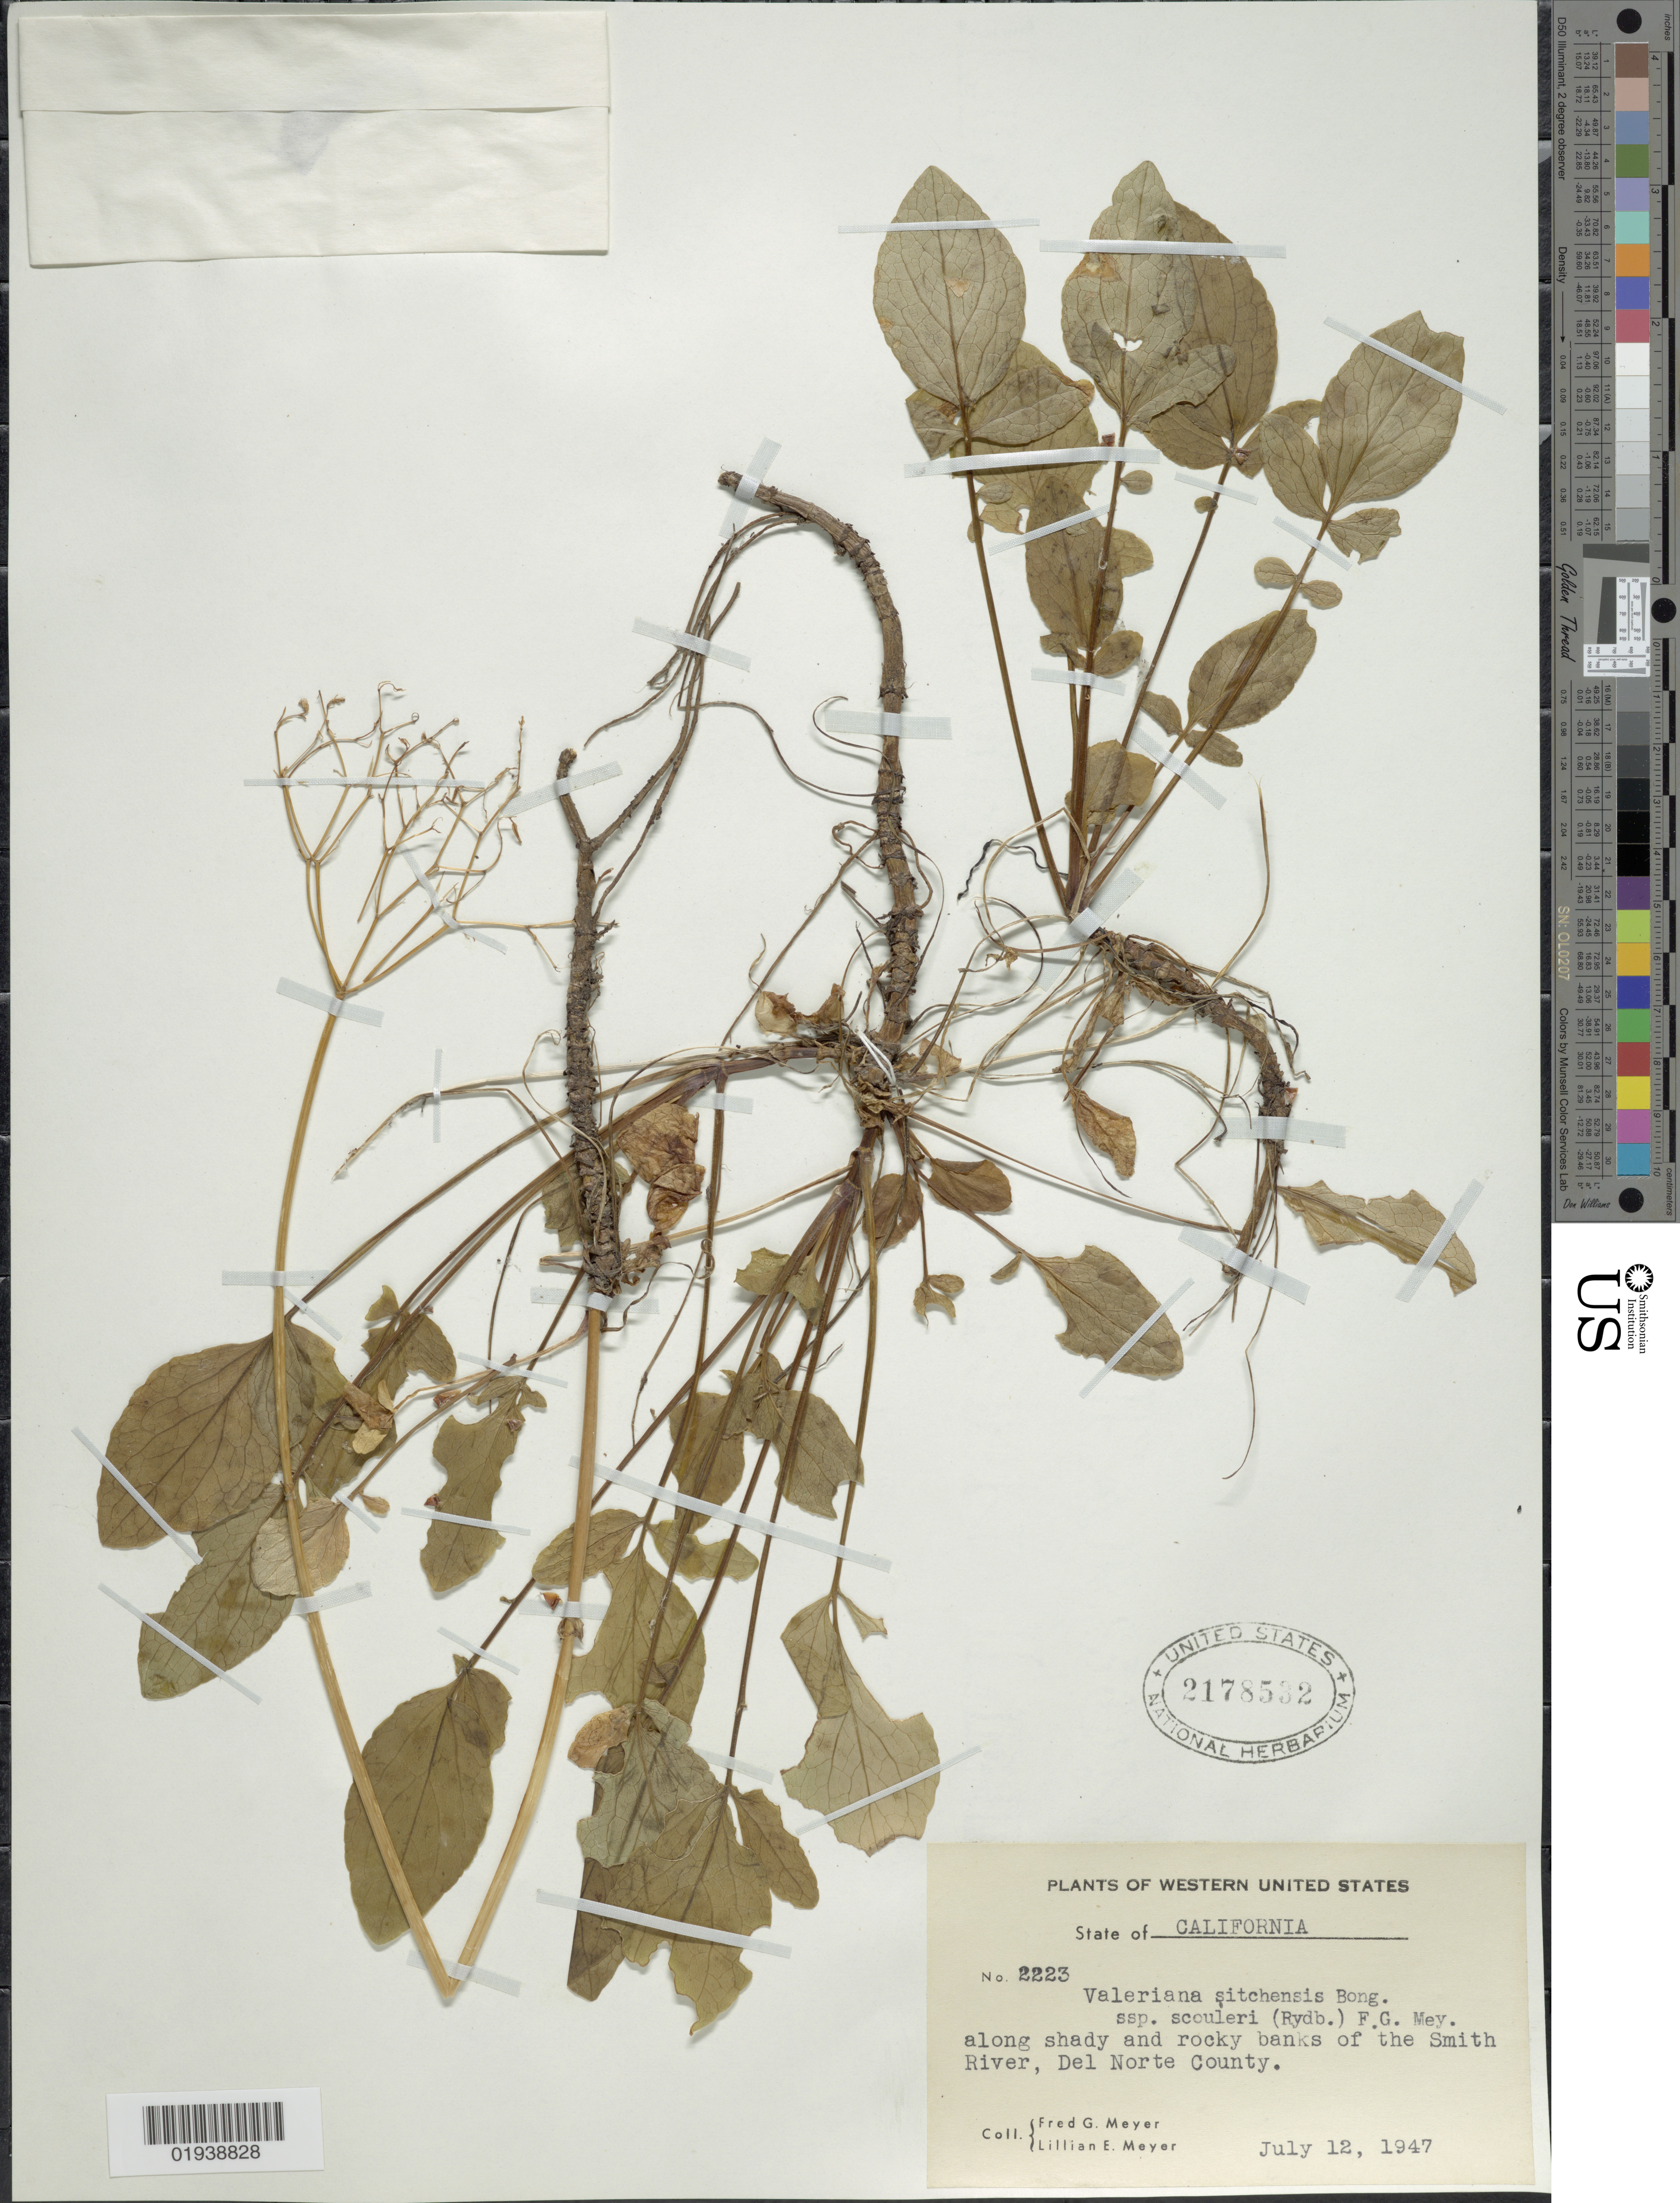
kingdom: Plantae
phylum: Tracheophyta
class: Magnoliopsida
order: Dipsacales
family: Caprifoliaceae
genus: Valeriana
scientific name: Valeriana sitchensis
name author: Bong.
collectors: F. G. Meyer & L. Meyer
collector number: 2223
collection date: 1947-07-12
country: United States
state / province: California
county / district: Del Norte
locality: Western United States, Along shady and rocky banks of the Smith River, Del Norte County.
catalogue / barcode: US 2178532